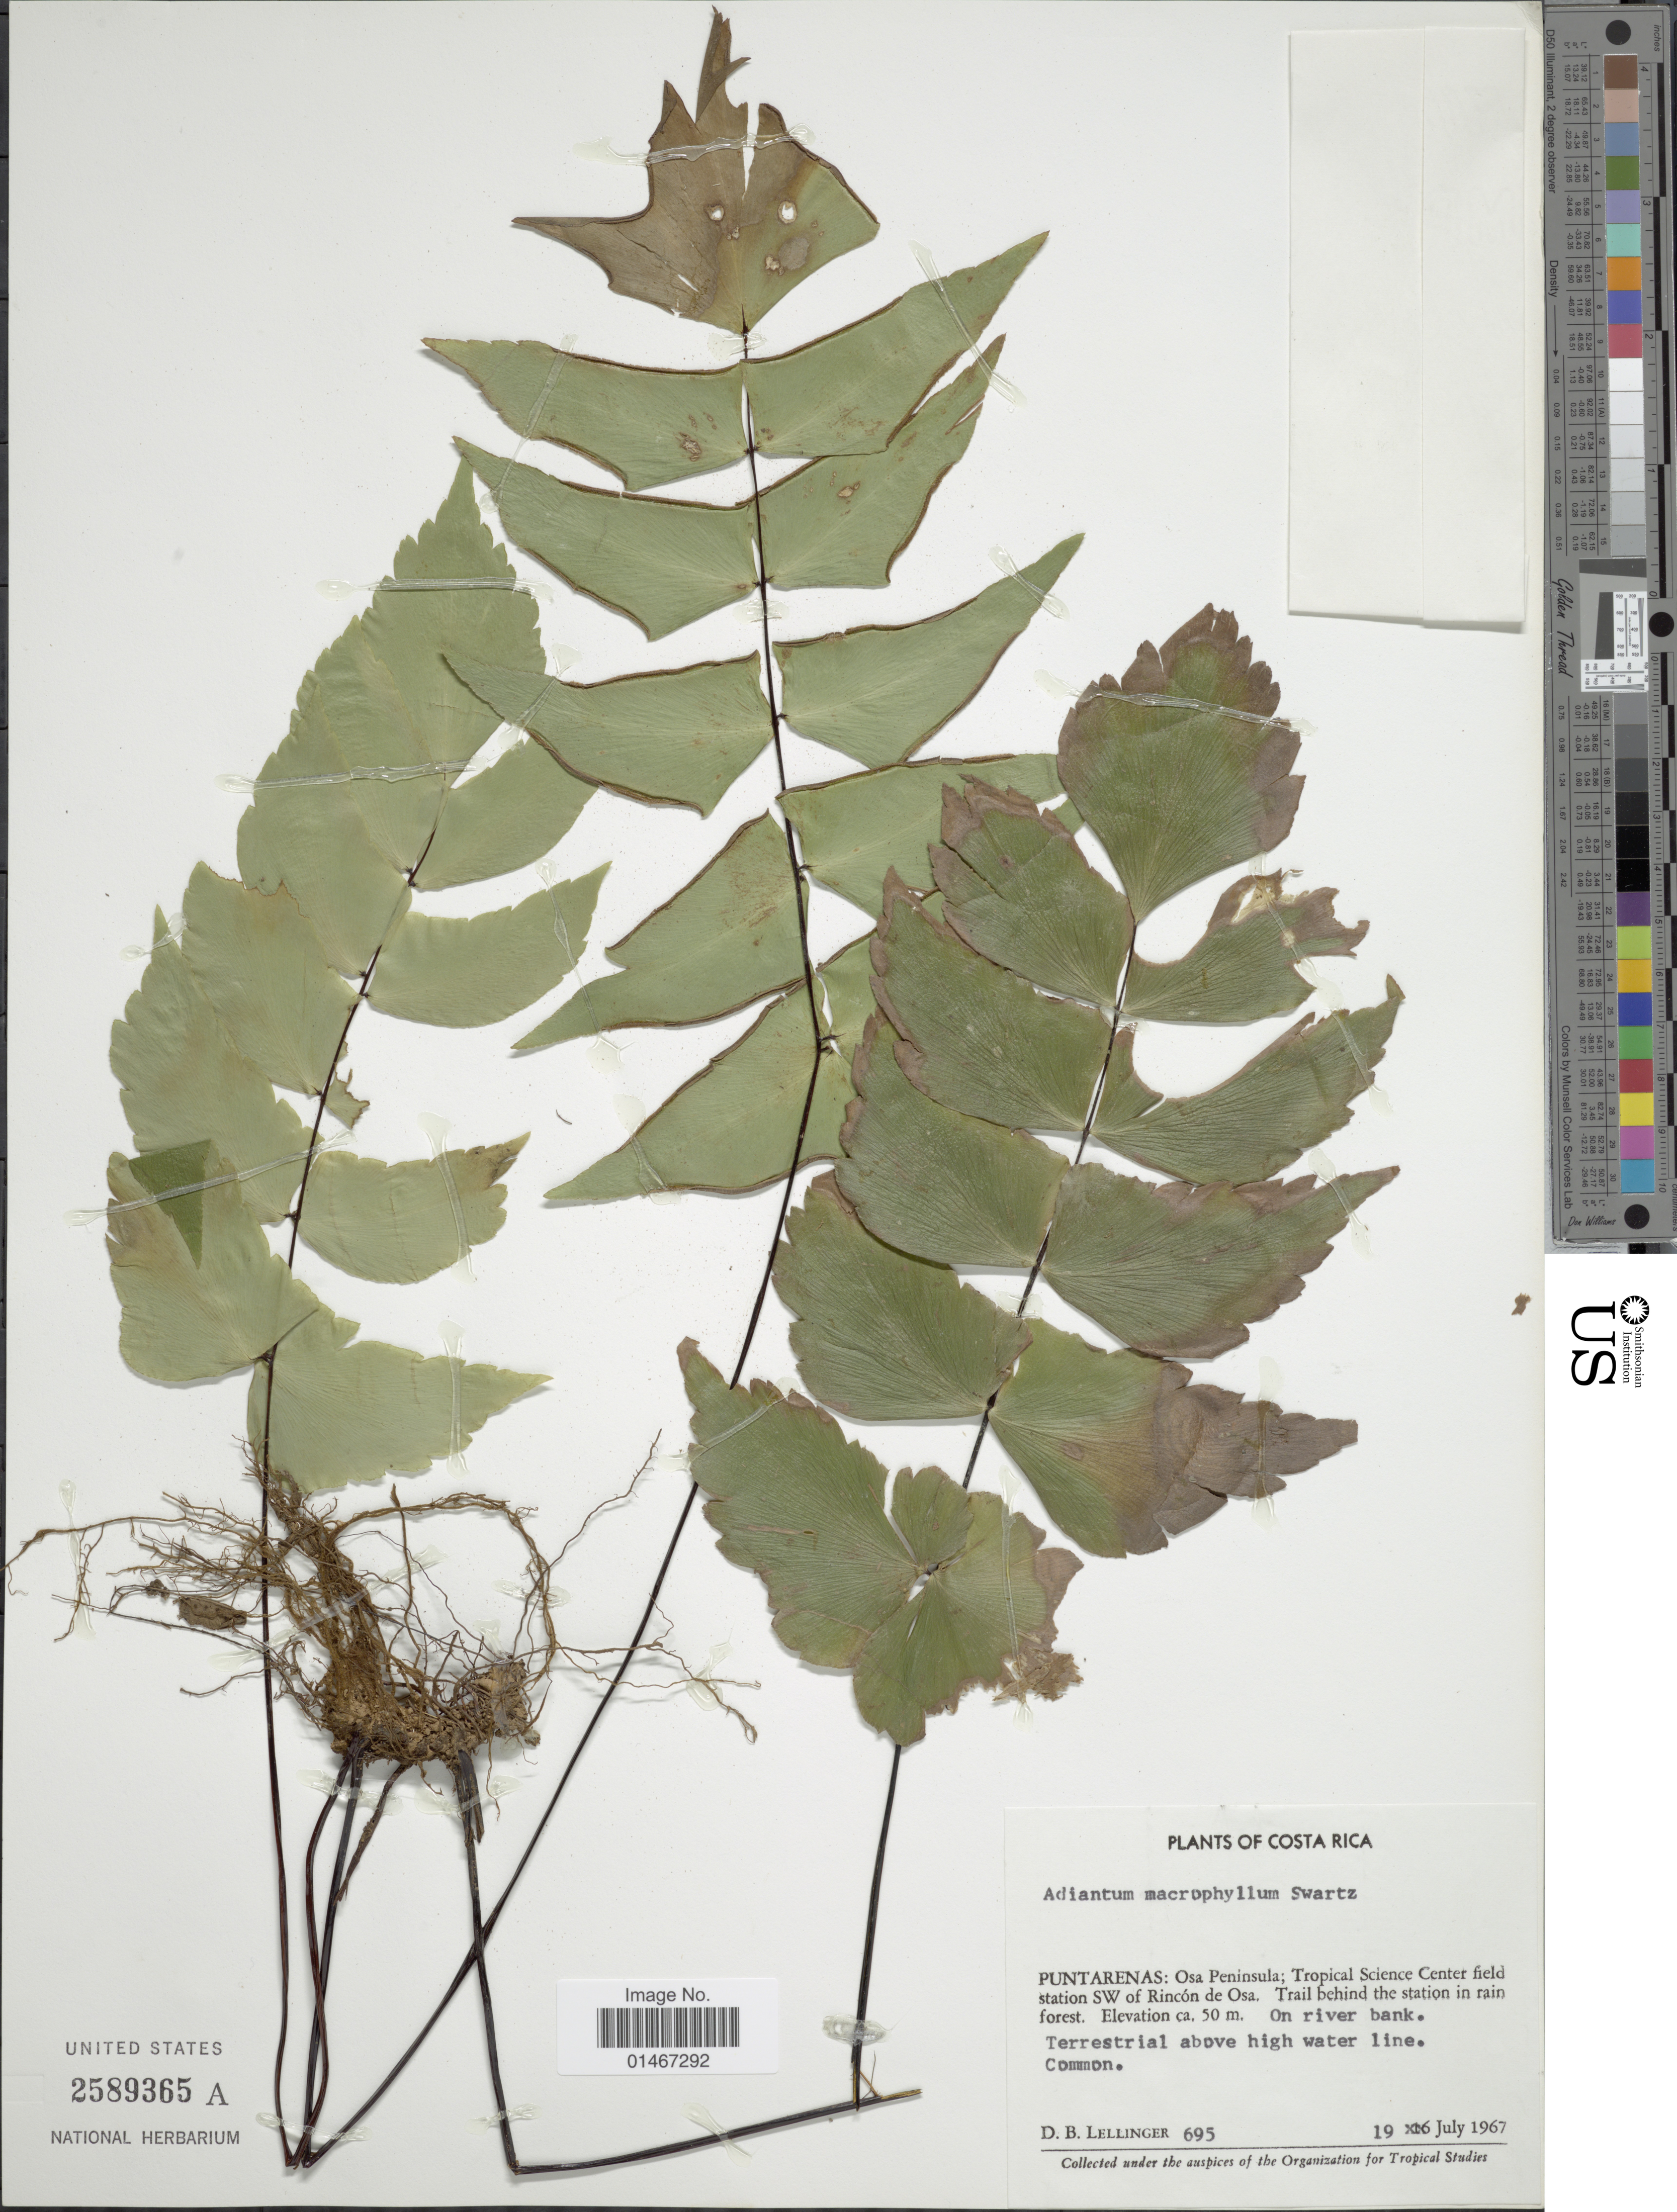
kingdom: Plantae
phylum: Tracheophyta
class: Polypodiopsida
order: Polypodiales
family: Pteridaceae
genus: Adiantum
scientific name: Adiantum macrophyllum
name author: Sw.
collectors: D. B. Lellinger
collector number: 695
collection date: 1967-07-19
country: Costa Rica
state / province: Puntarenas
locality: Osa Peninsula; Tropical Science Center field station SW of Rincon de Osa. Trail behind the station in rain forest.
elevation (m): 50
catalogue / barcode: US 2589365